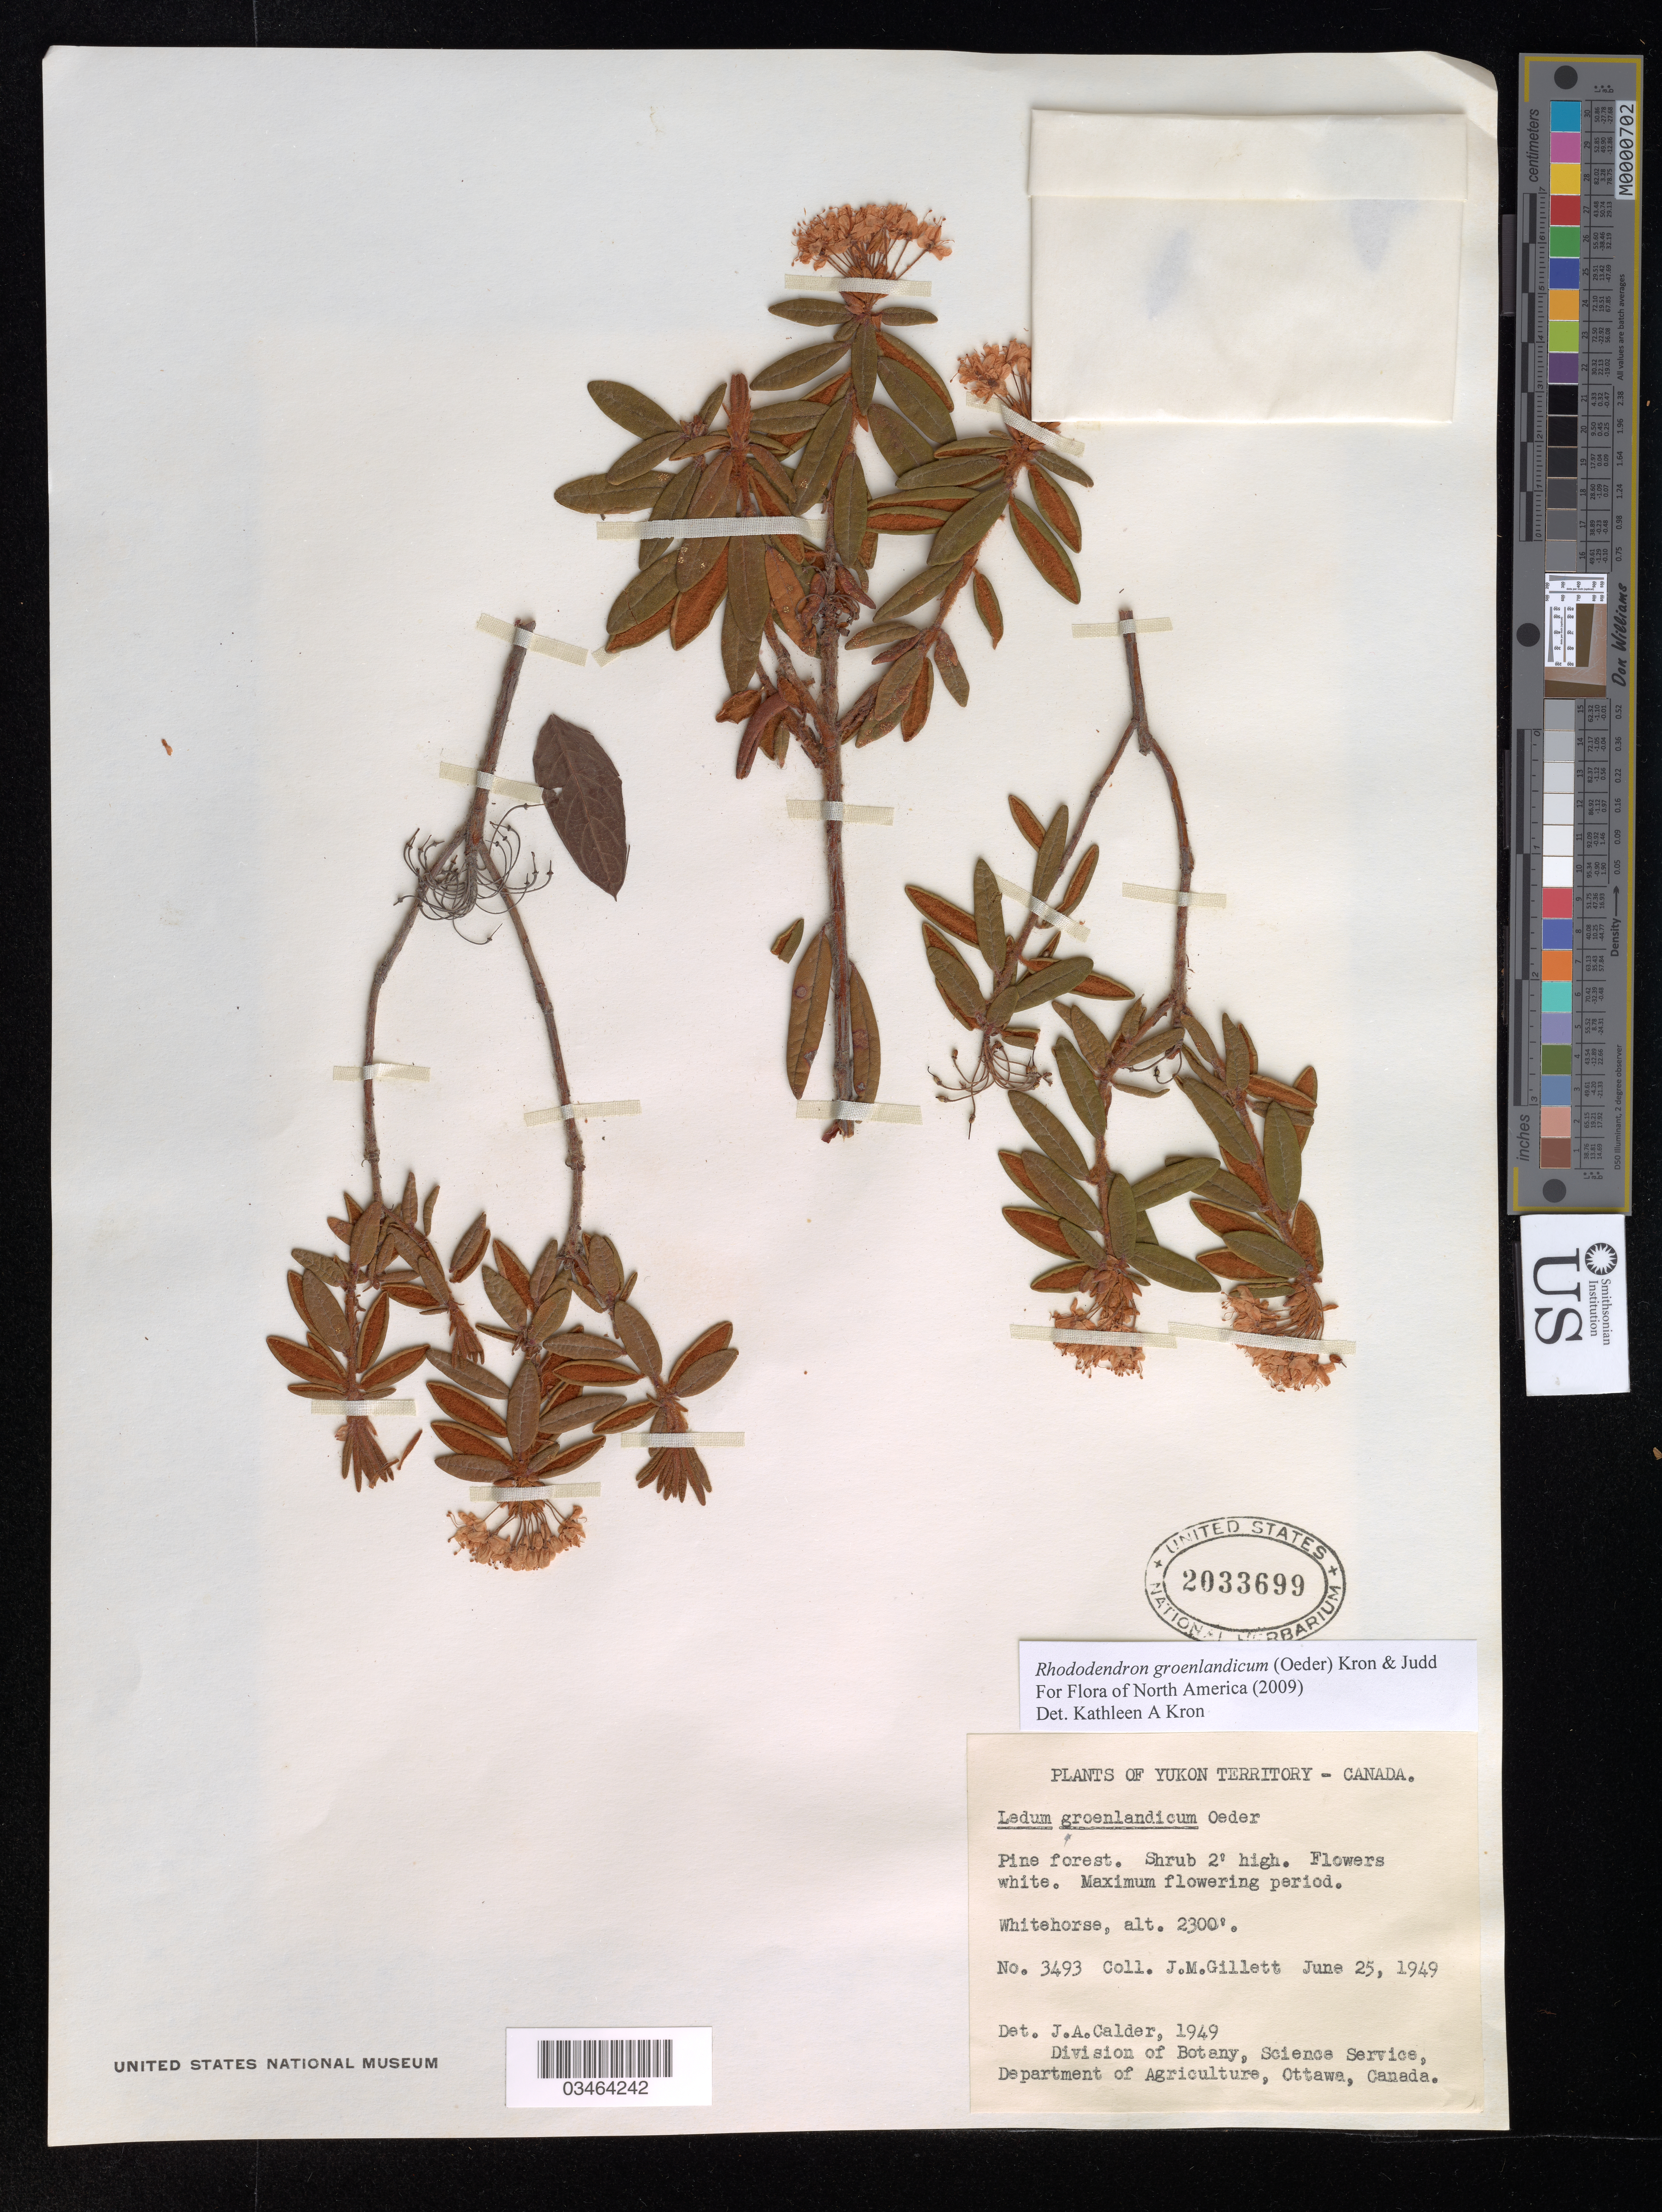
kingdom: Plantae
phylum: Tracheophyta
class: Magnoliopsida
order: Ericales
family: Ericaceae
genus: Rhododendron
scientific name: Rhododendron groenlandicum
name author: (Oeder) Kron & Judd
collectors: J. Gillett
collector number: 3493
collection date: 1949-06-25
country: Canada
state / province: Yukon Territory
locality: Whitehorse.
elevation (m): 701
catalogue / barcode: US 2033699